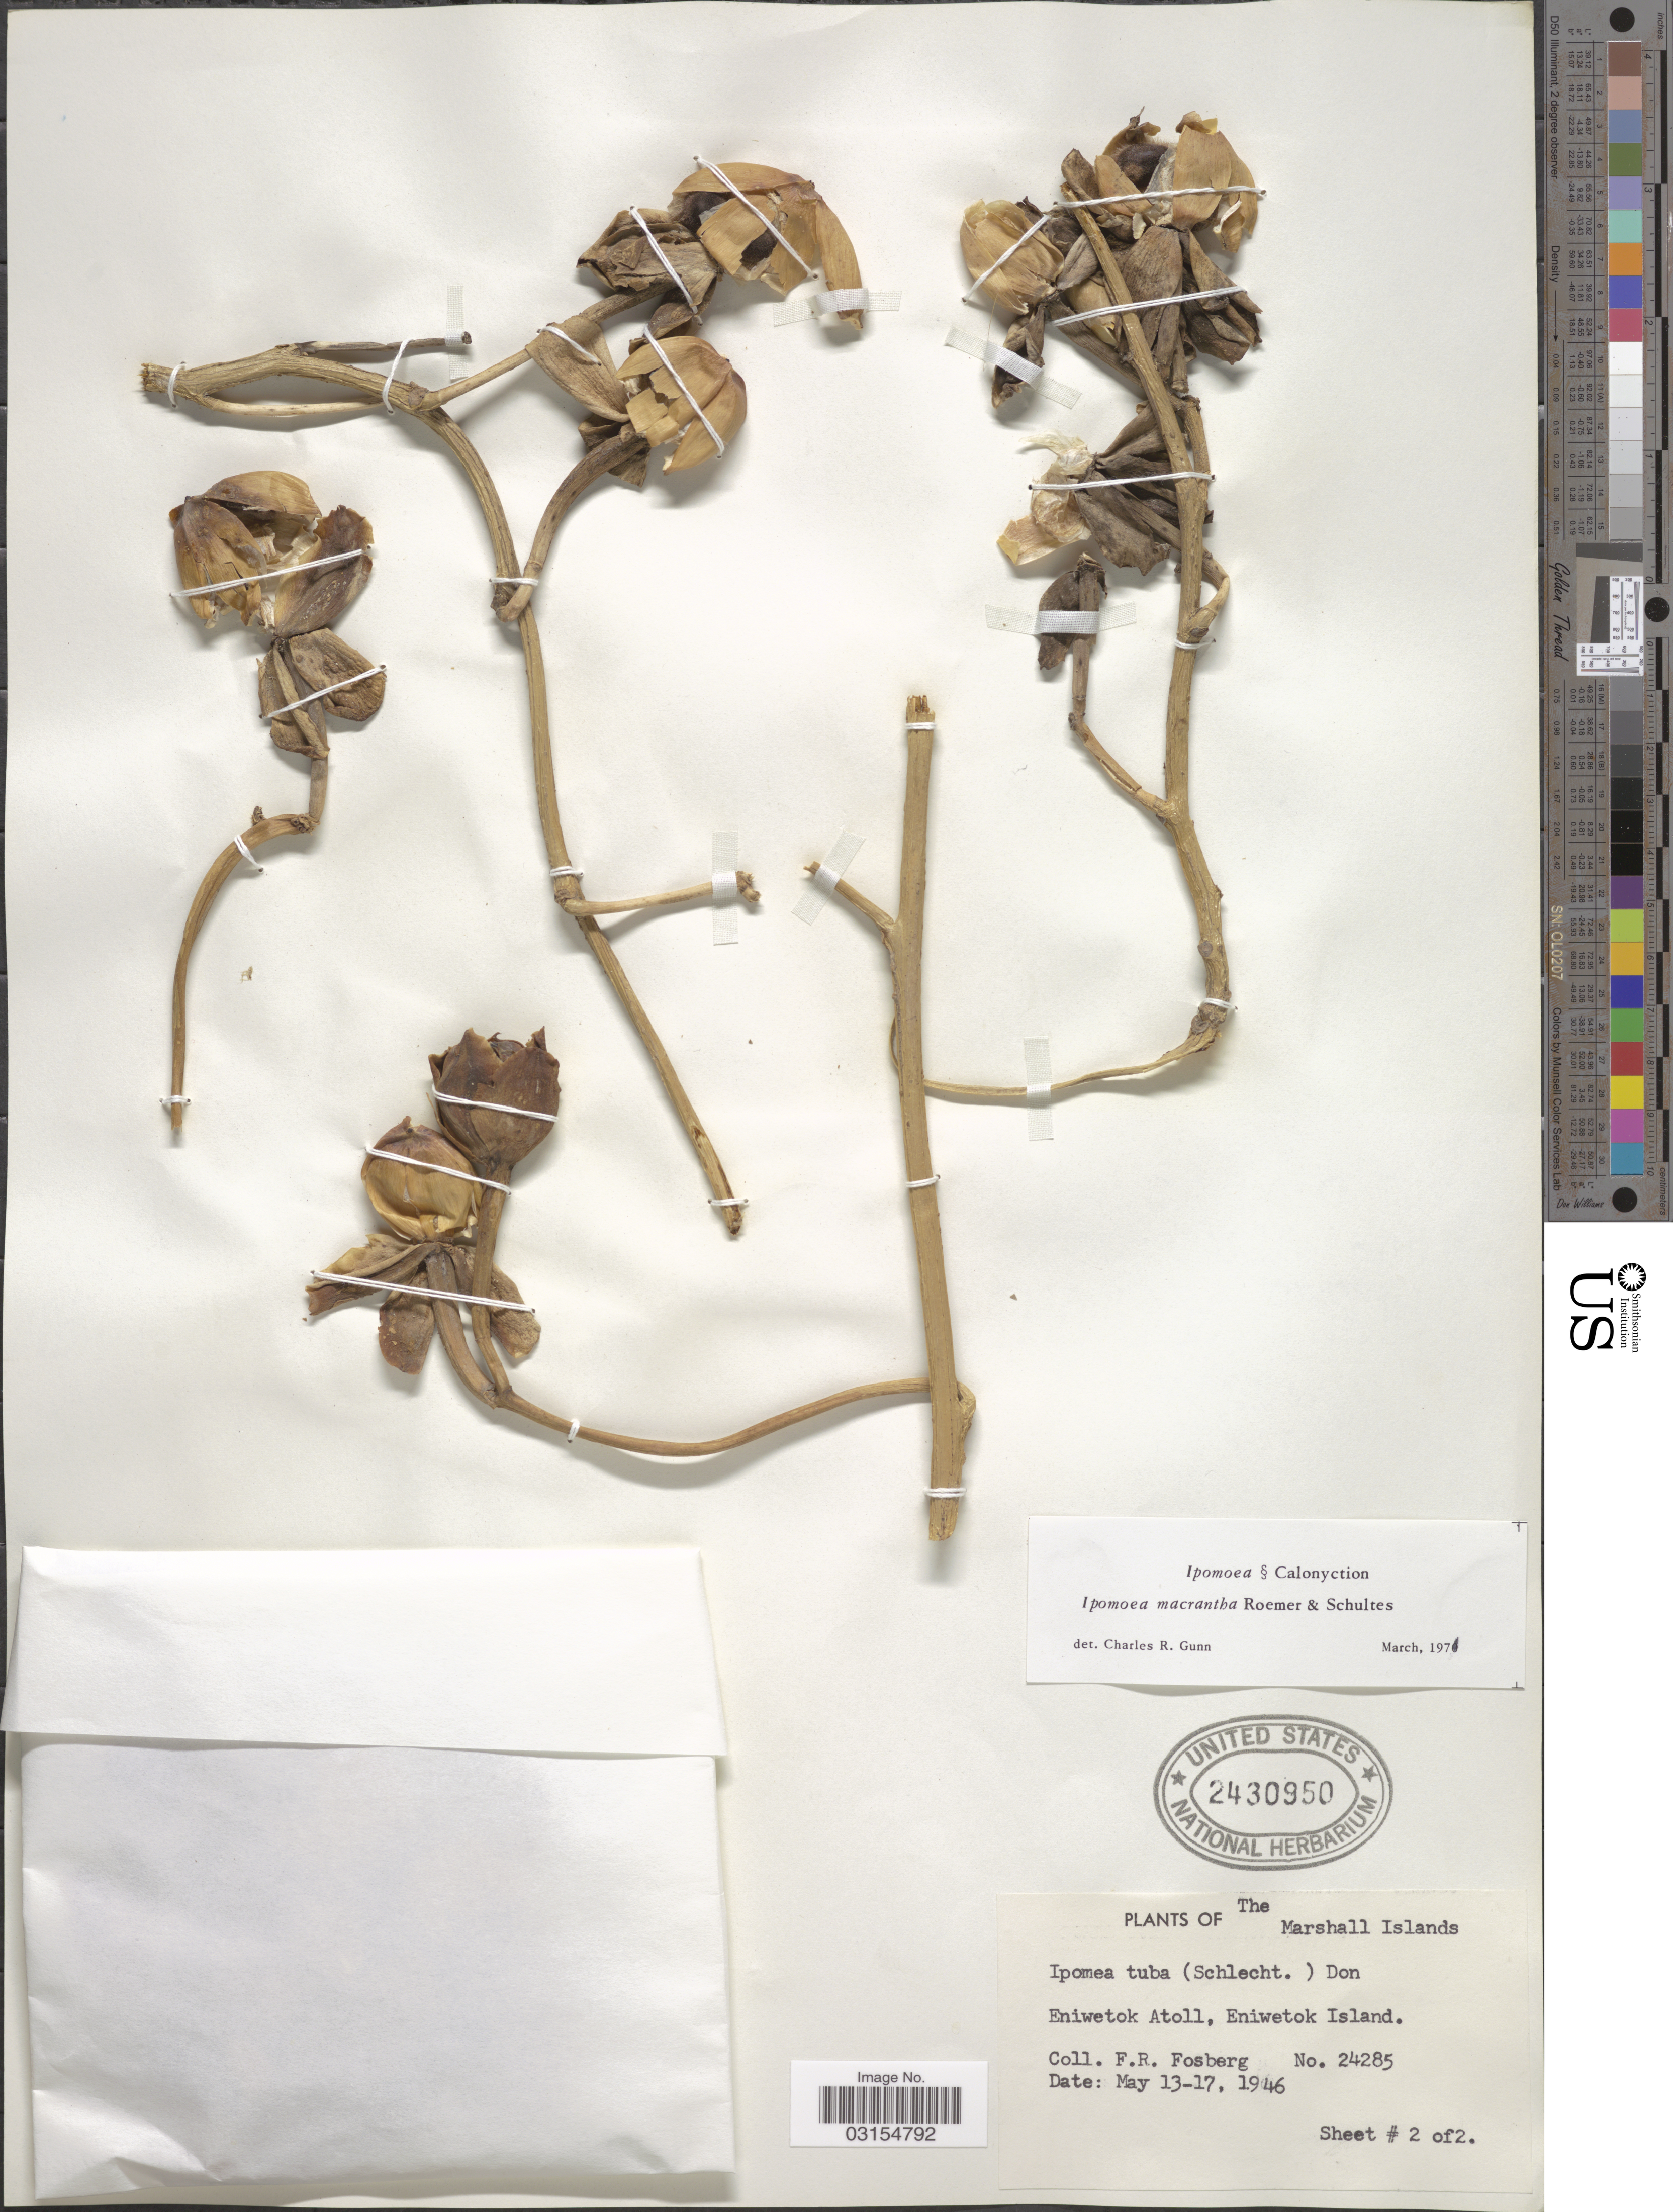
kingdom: Plantae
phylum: Tracheophyta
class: Magnoliopsida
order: Solanales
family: Convolvulaceae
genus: Ipomoea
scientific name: Ipomoea violacea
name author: L.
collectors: F. R. Fosberg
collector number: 24285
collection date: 1946-05-13/1946-05-17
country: Marshall Islands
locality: Eniwetok Atoll, Eniwetok Island.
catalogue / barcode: US 2430950